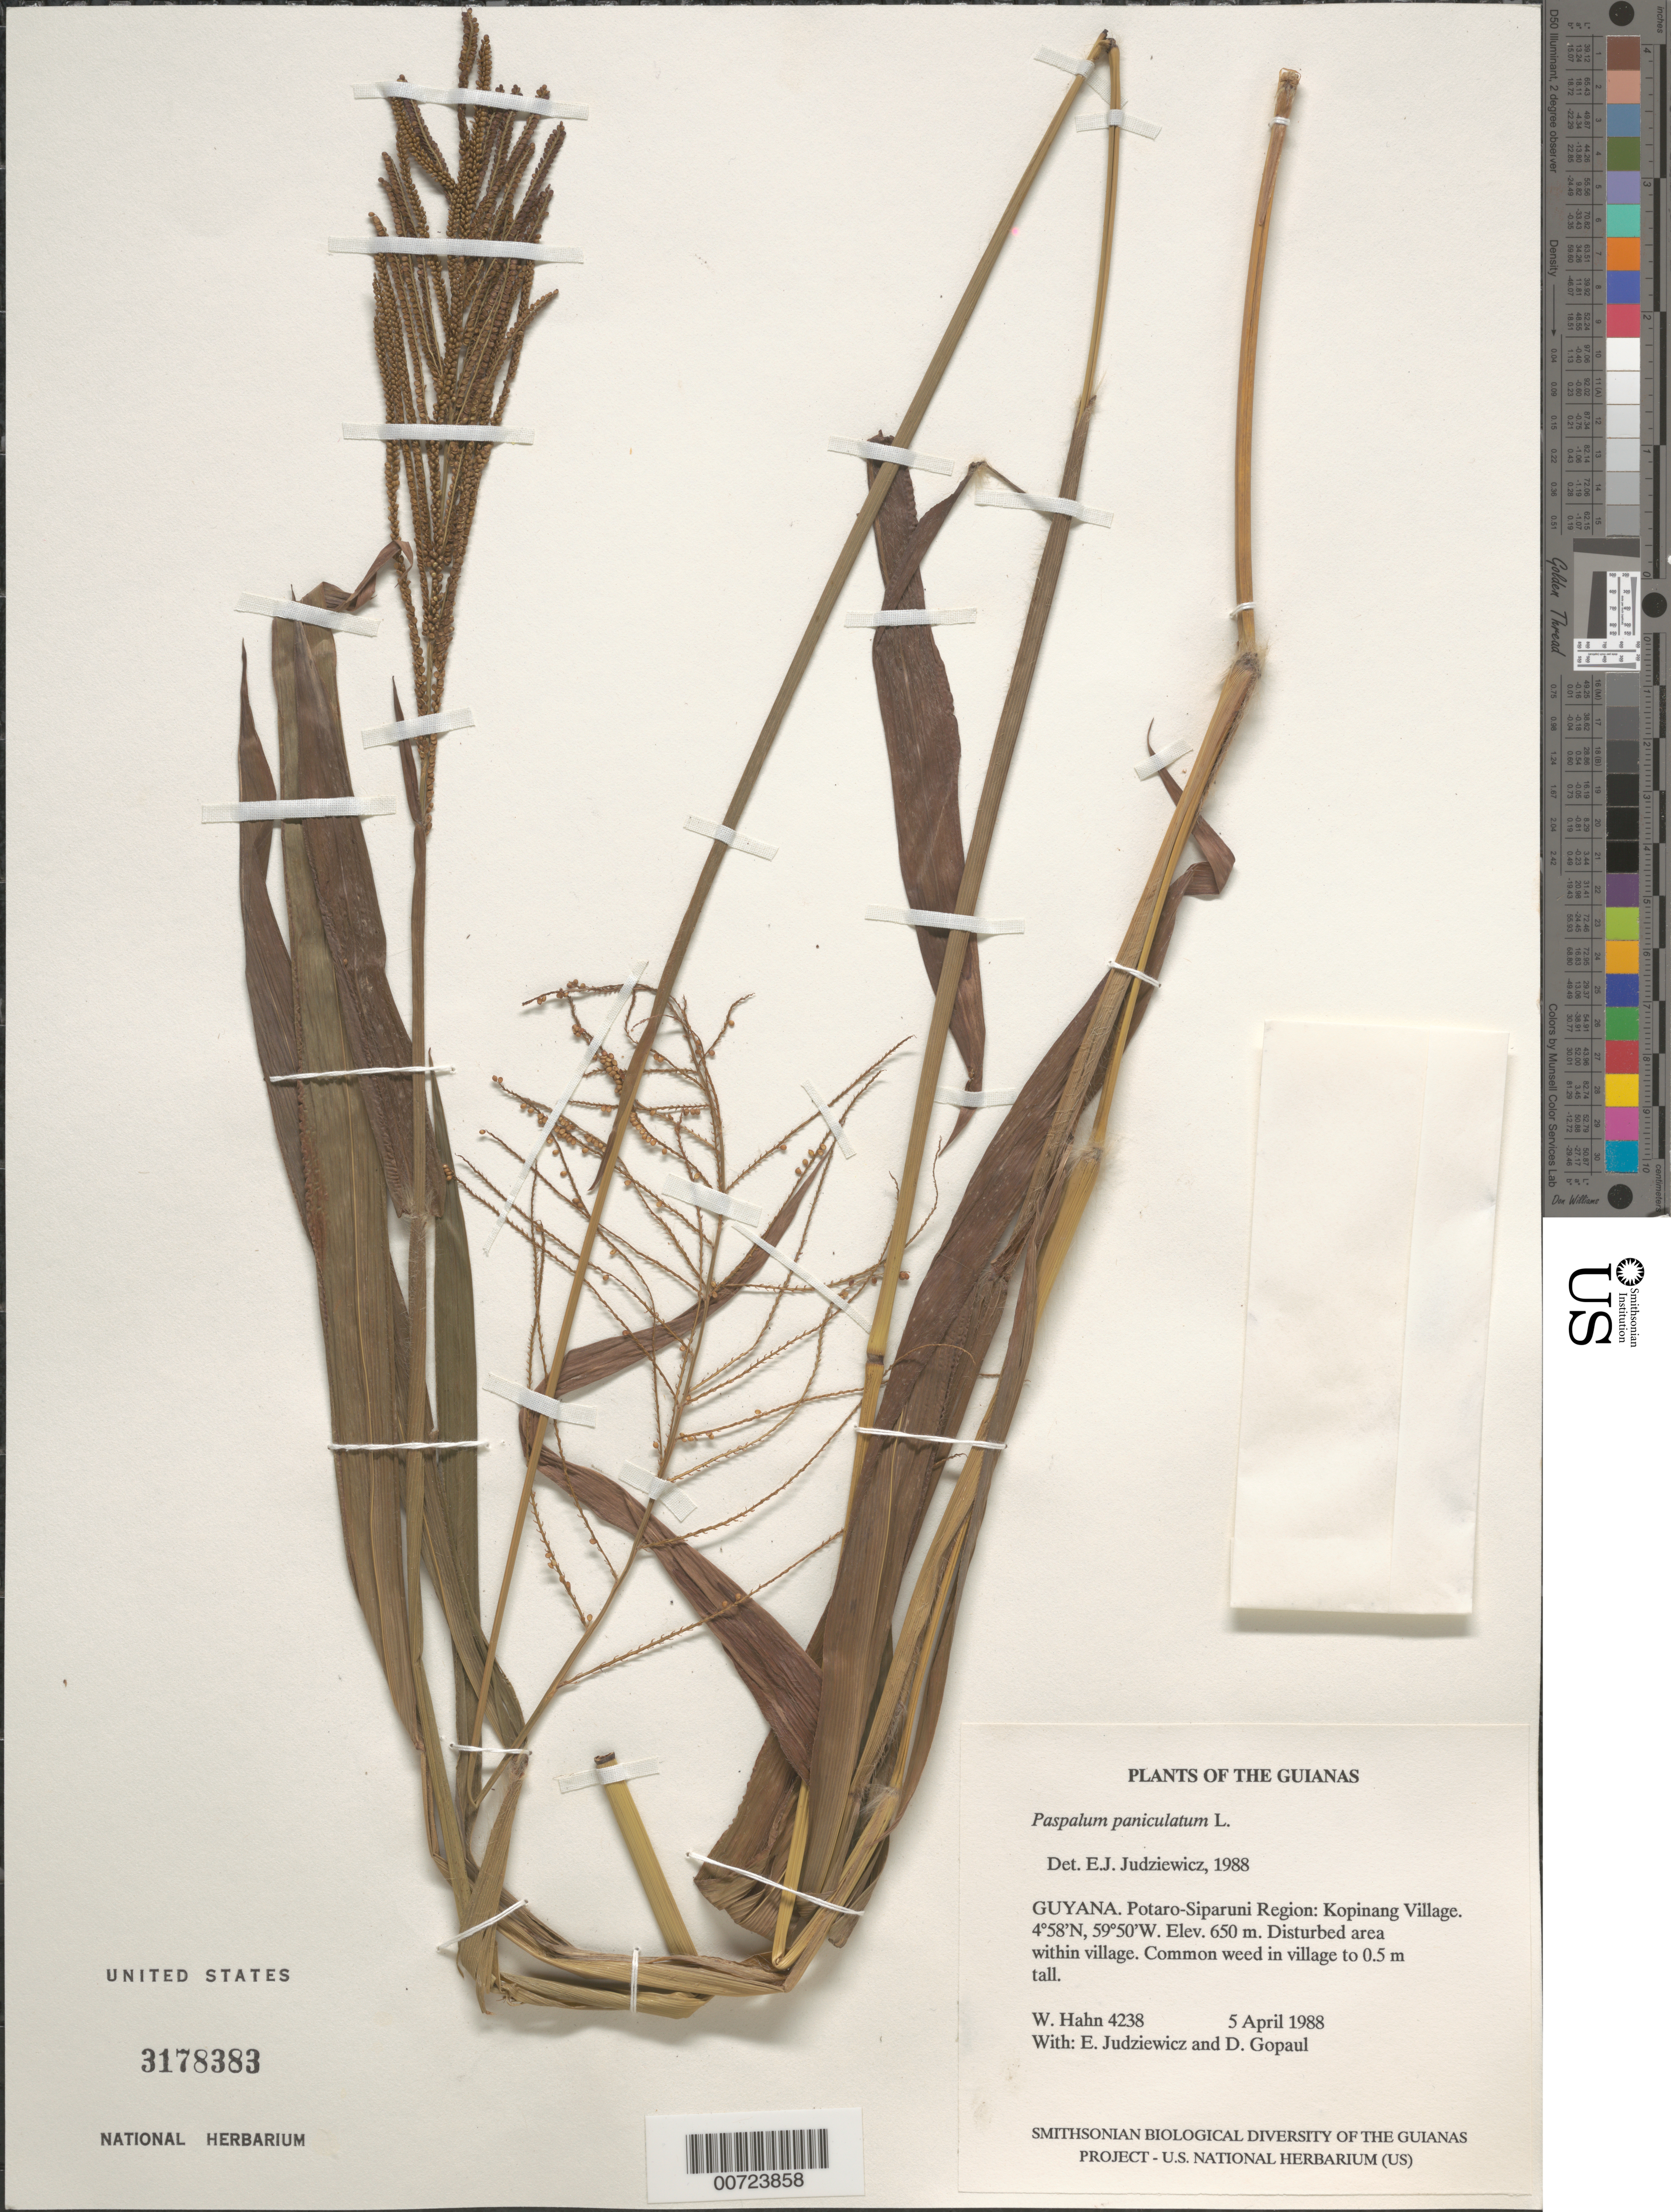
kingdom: Plantae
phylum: Tracheophyta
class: Liliopsida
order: Poales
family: Poaceae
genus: Paspalum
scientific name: Paspalum paniculatum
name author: L.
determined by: Judziewicz, E. J.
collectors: W. Hahn, E. J. Judziewicz & D. Gopaul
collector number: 4238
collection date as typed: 5 April 1988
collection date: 1988-04-05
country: Guyana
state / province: Potaro-Siparuni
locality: Kopinang Village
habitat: Disturbed area within village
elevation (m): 650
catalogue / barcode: US 3178383